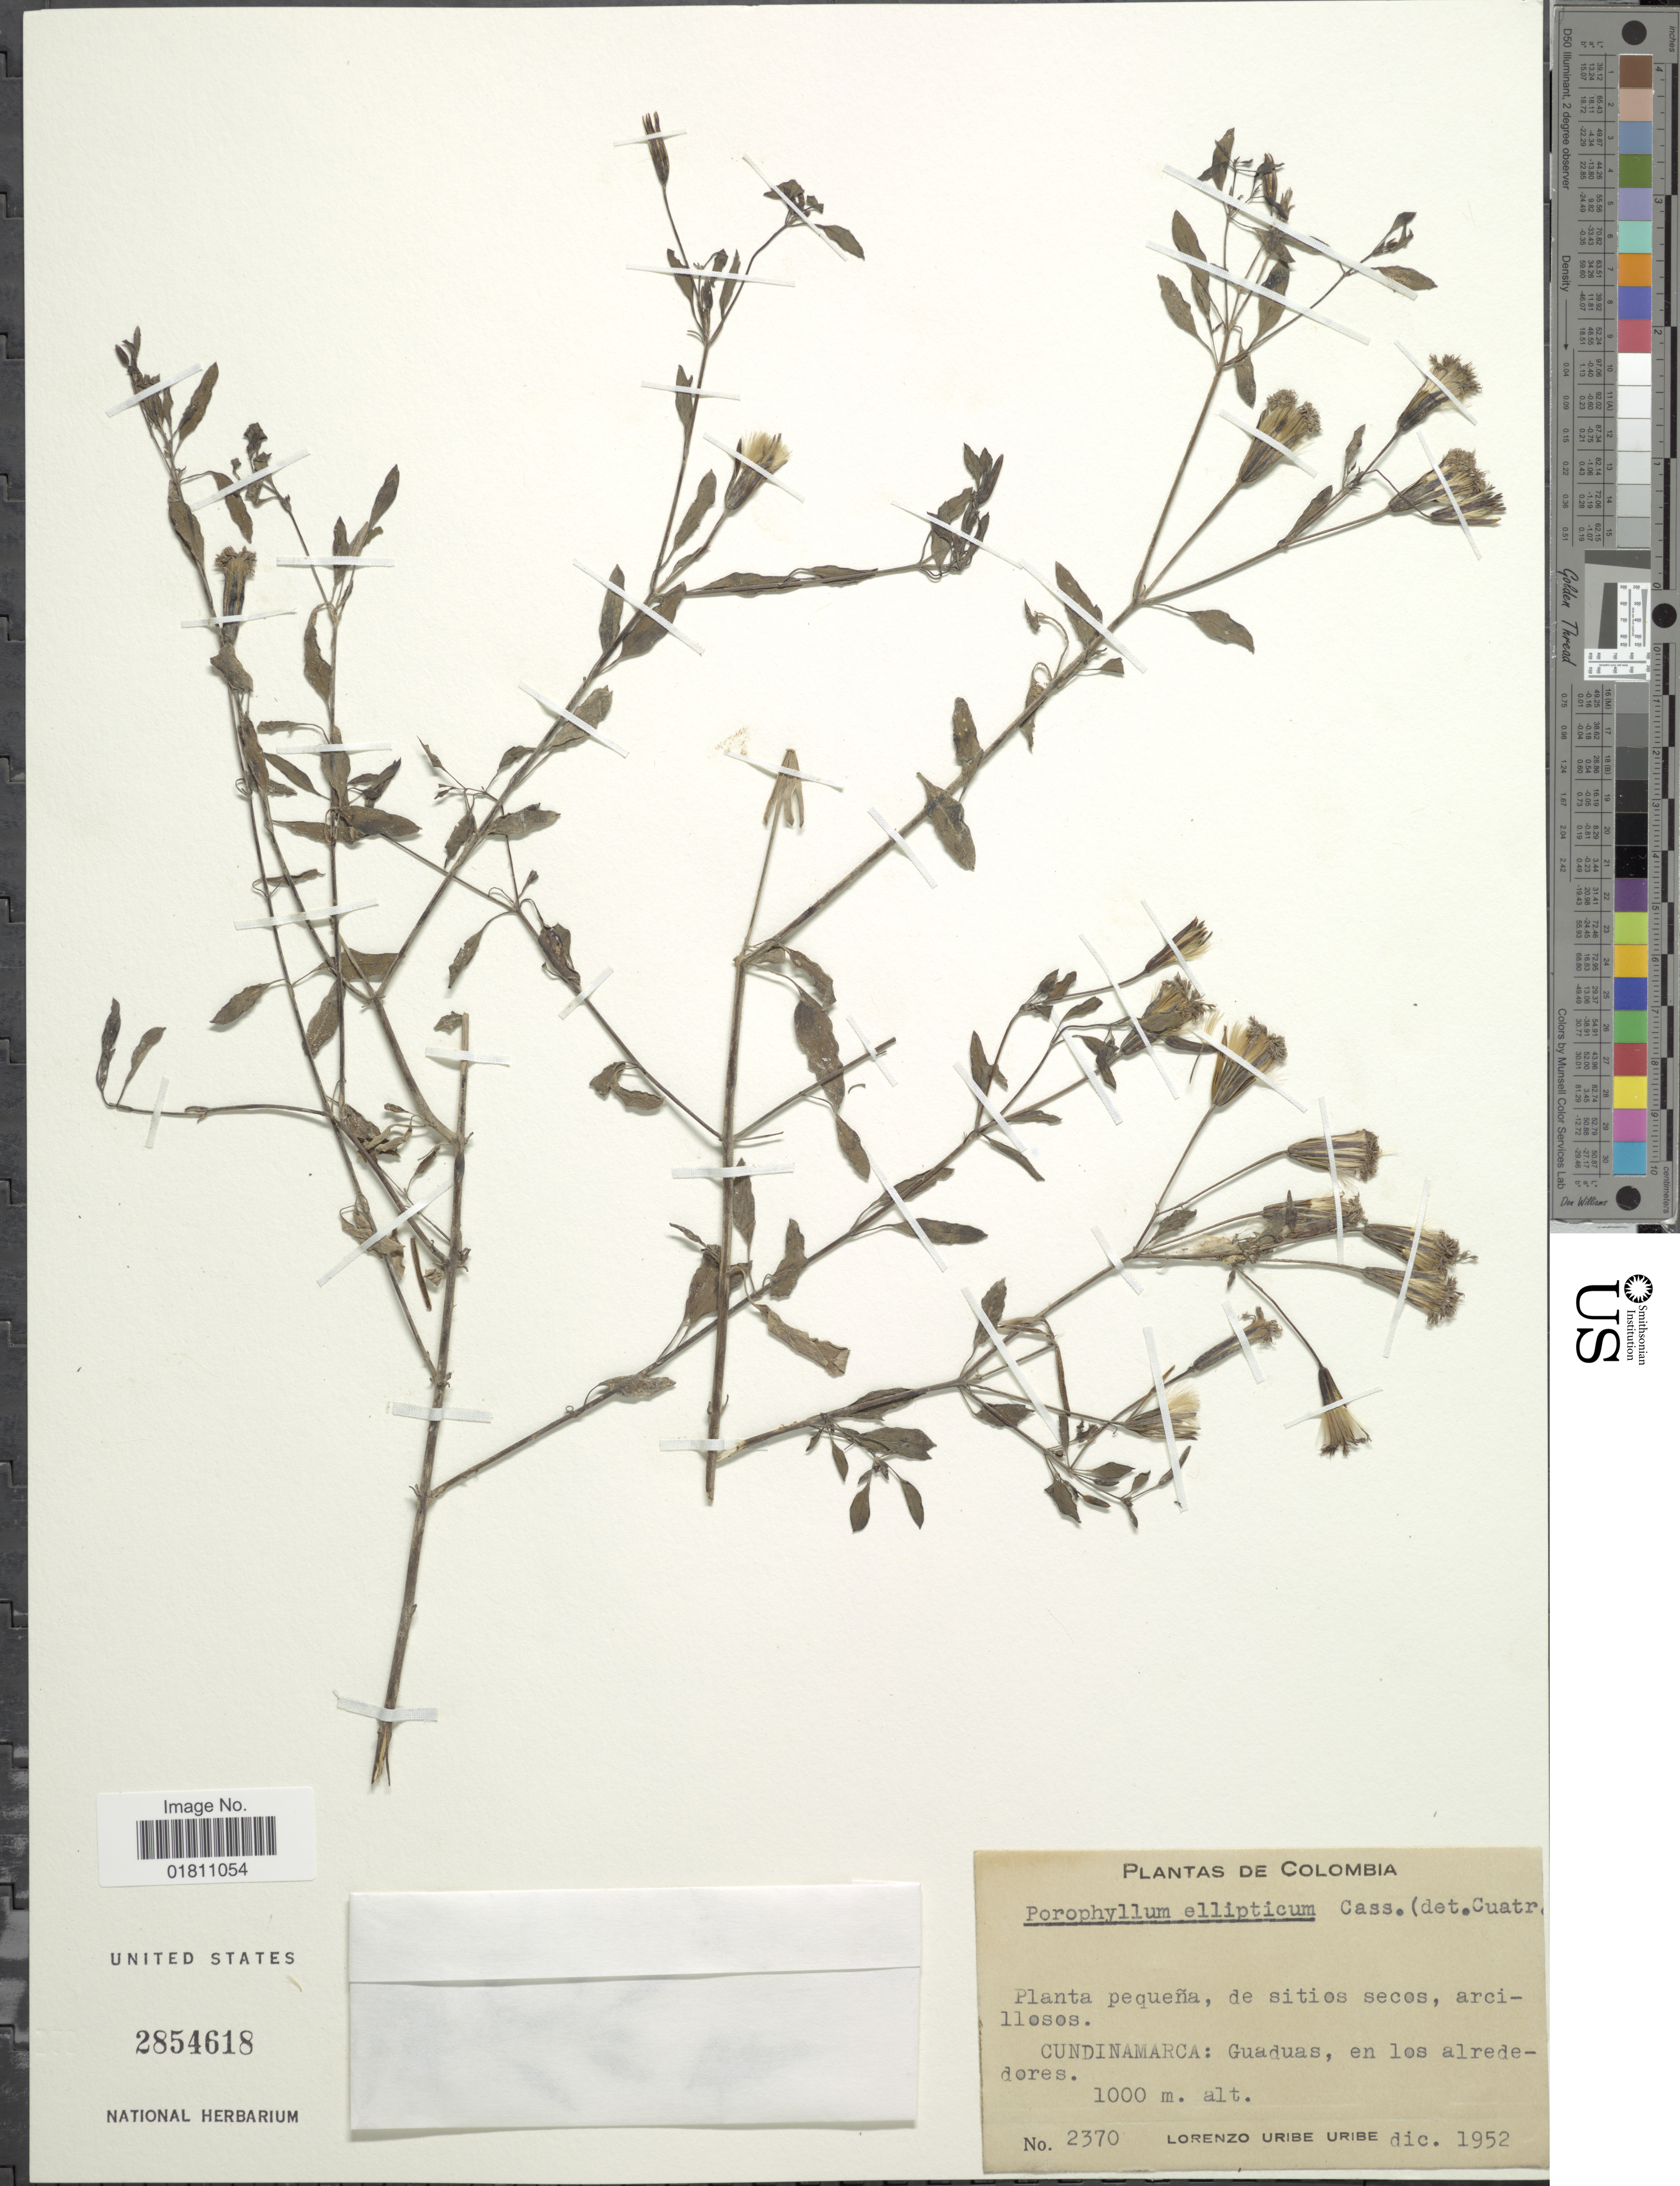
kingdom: Plantae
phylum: Tracheophyta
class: Magnoliopsida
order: Asterales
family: Asteraceae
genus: Porophyllum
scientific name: Porophyllum ruderale subsp. ruderale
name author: (Jacq.) Cass.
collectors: L. Uribe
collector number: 2370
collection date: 1952-12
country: Colombia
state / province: Cundinamarca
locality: Guaduas, en los alredores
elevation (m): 1000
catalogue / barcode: US 2854618